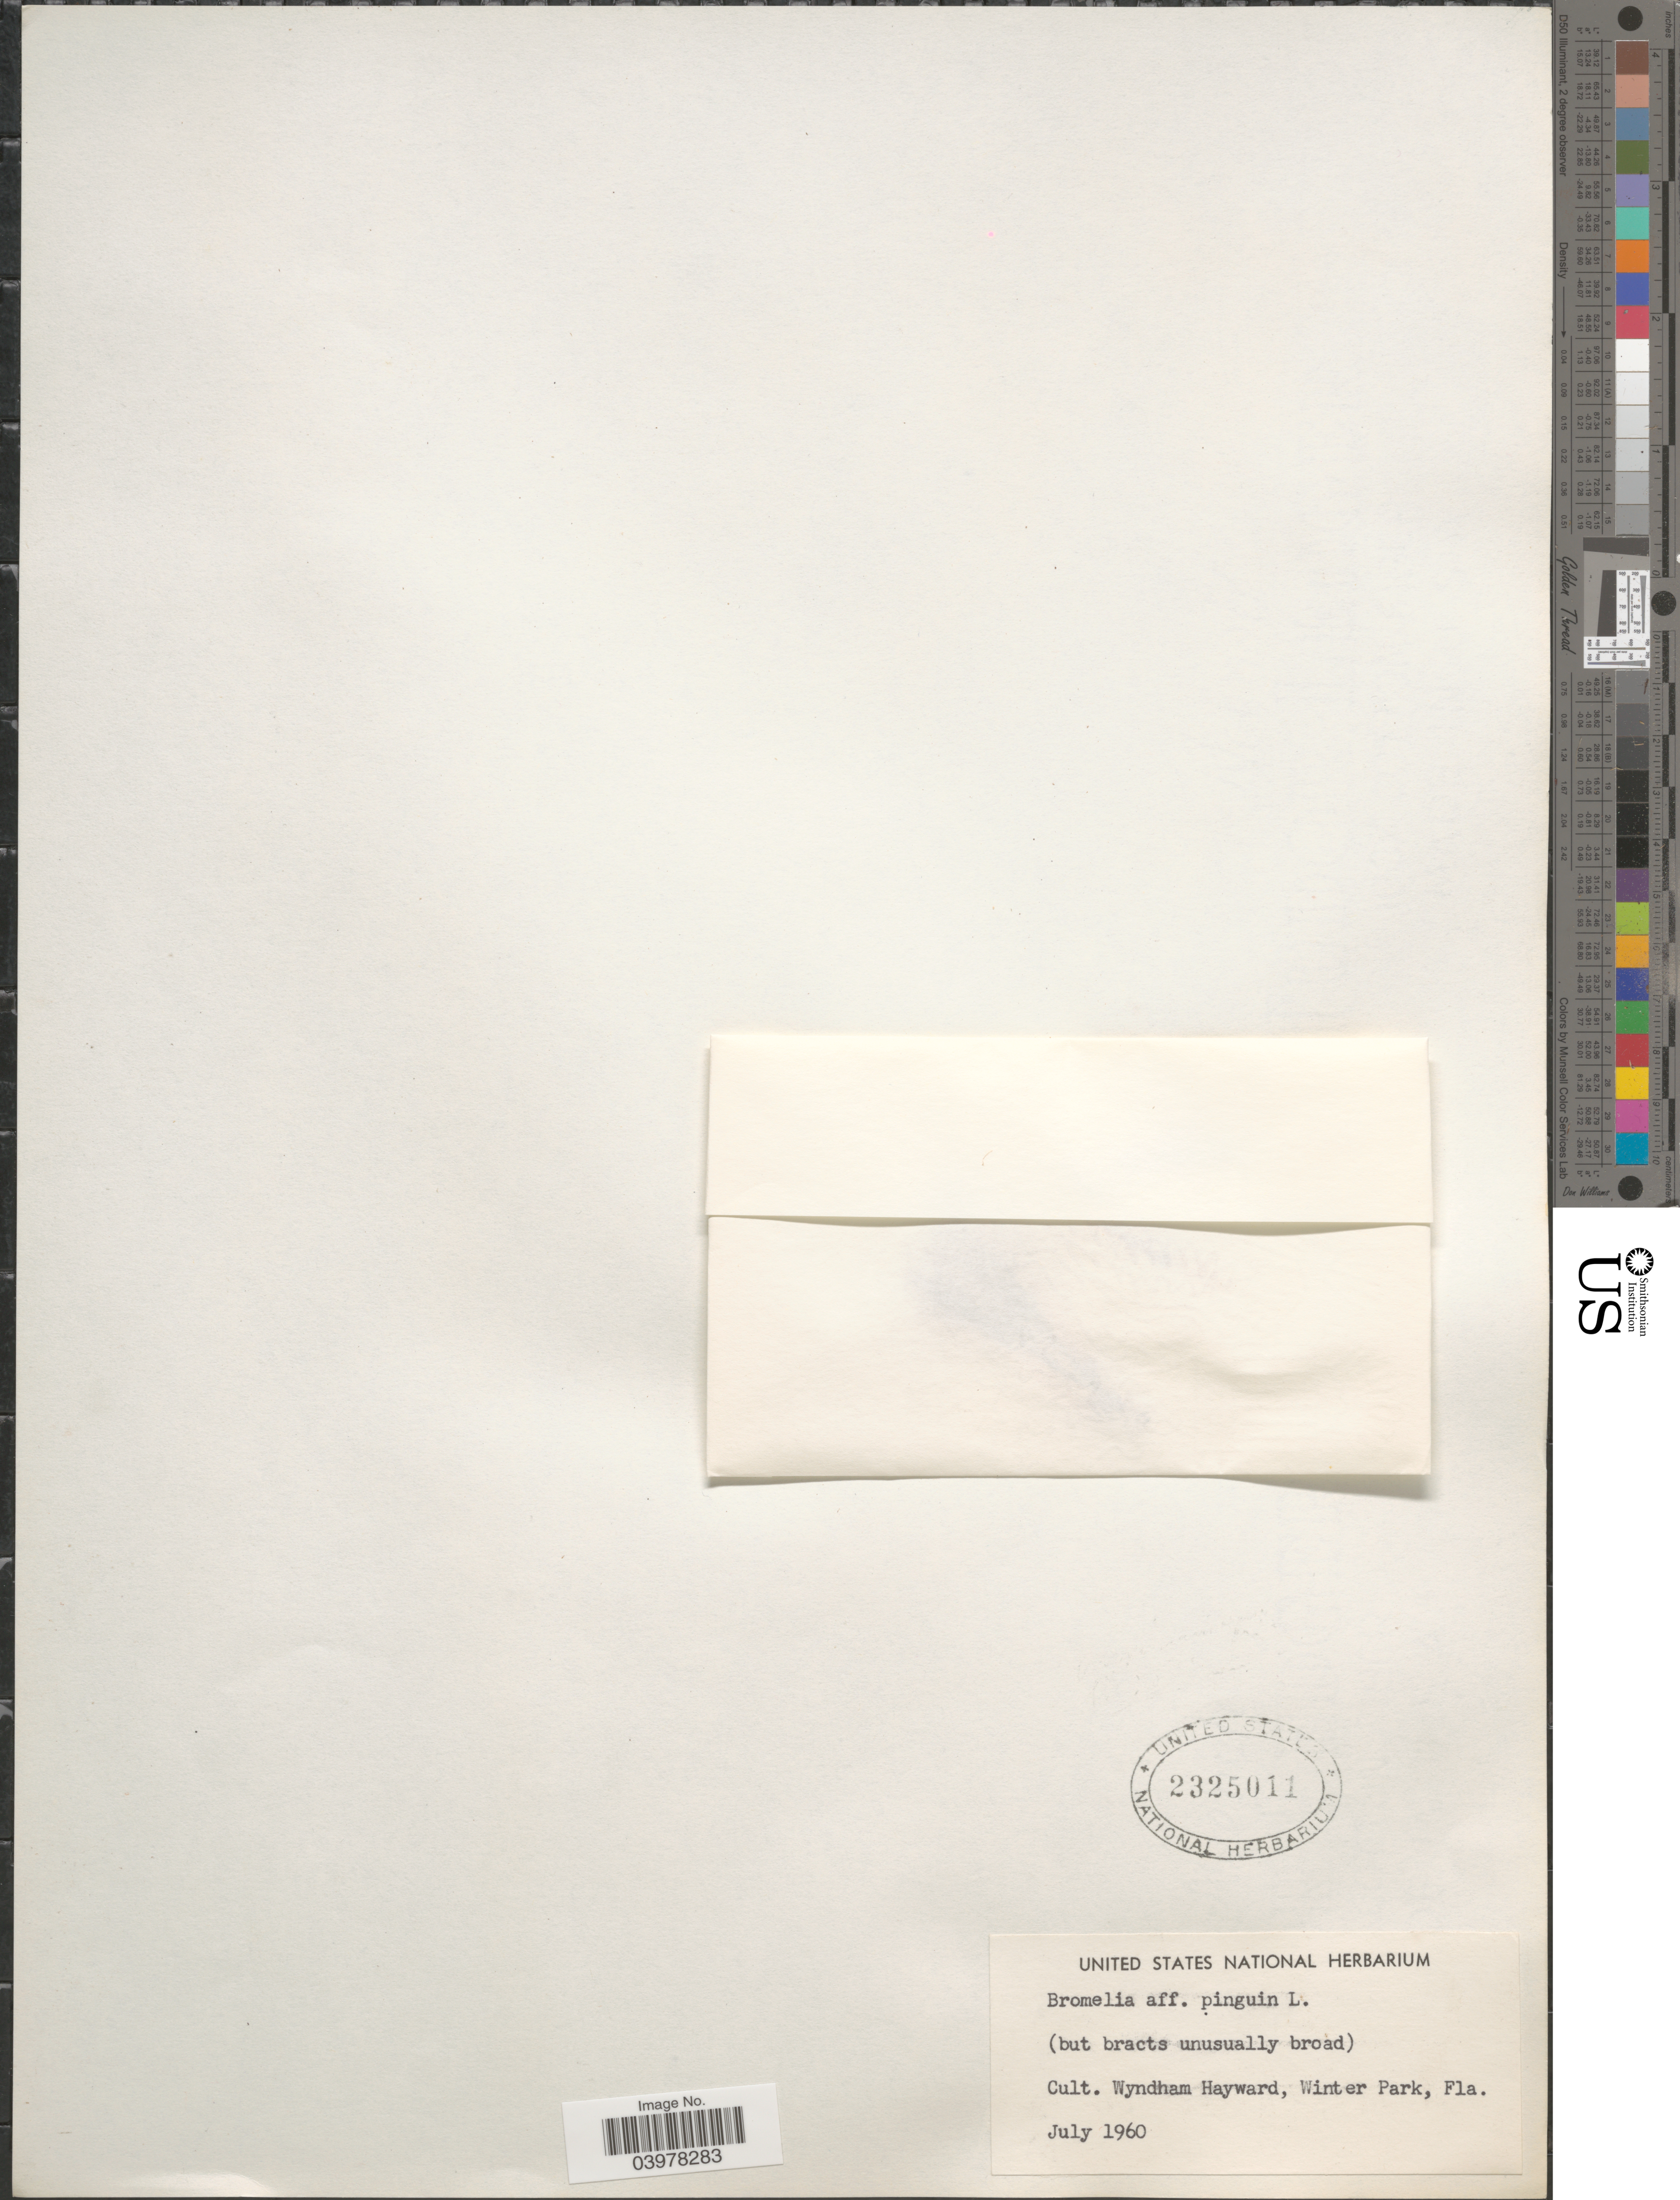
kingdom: Plantae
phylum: Tracheophyta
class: Liliopsida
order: Poales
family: Bromeliaceae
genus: Bromelia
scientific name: Bromelia sp.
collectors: W. Hayward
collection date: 1960-07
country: United States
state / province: Florida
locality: Winter Park.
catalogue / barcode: US 2325011